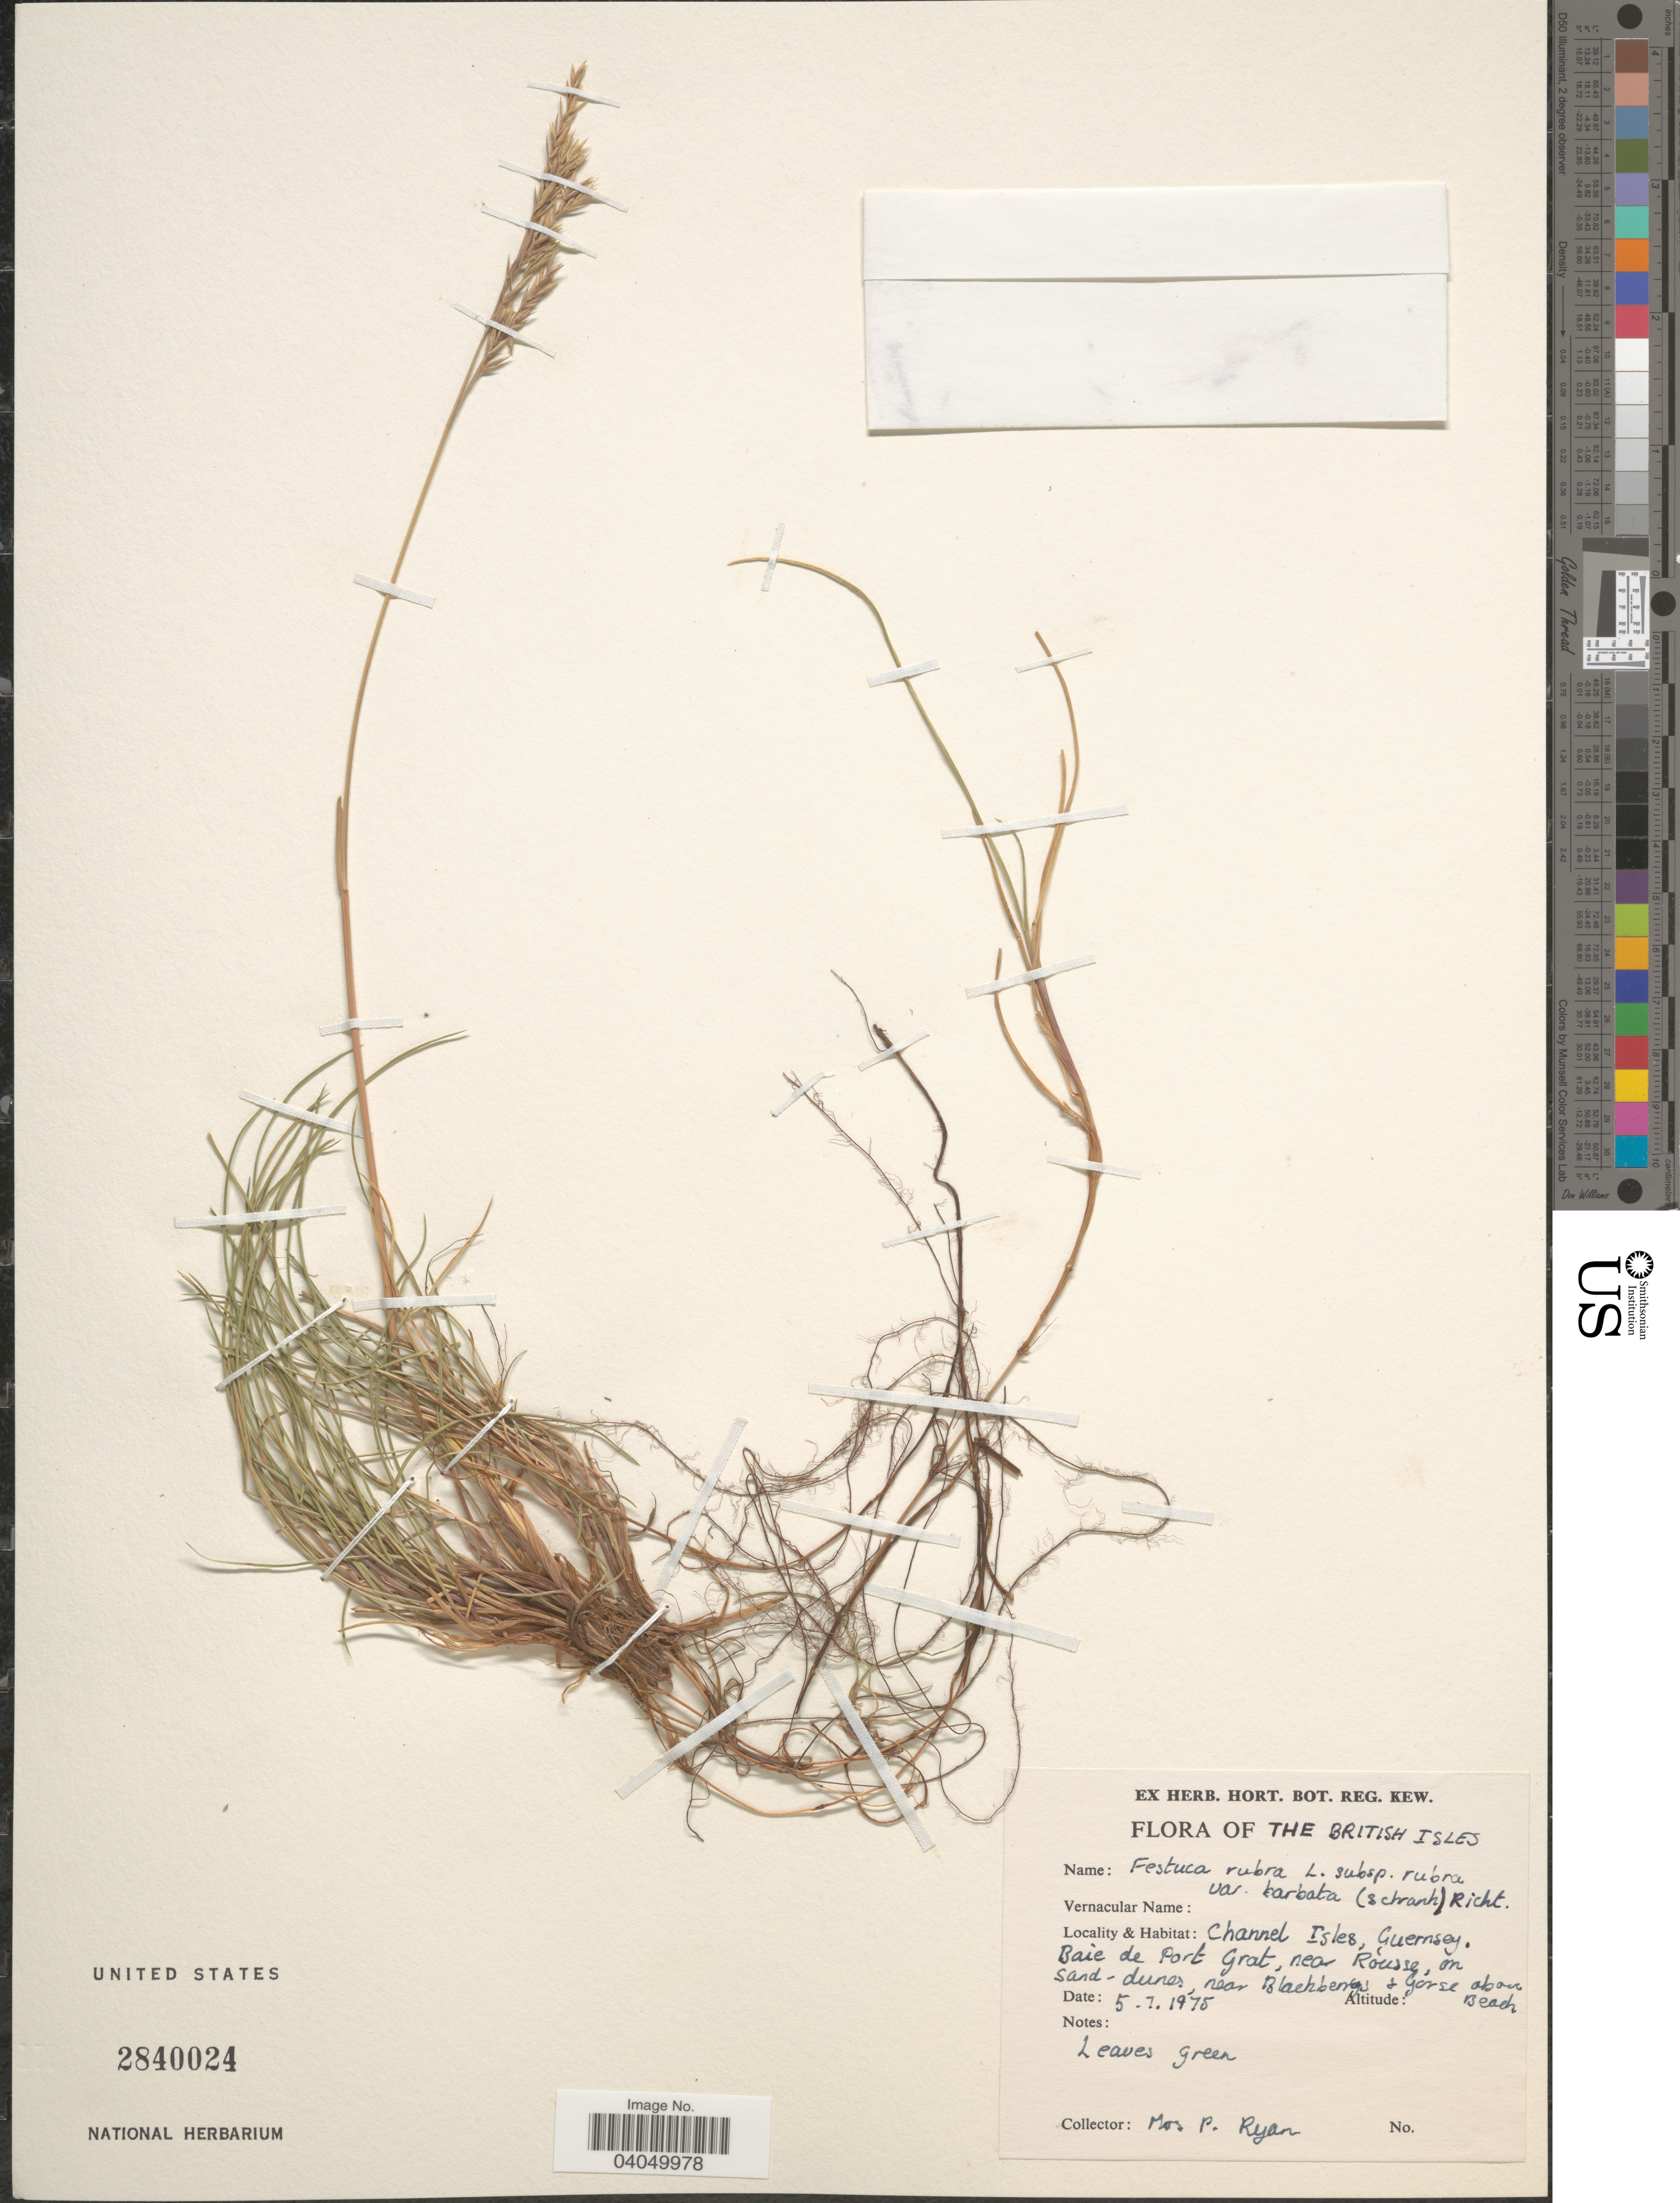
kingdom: Plantae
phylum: Tracheophyta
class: Liliopsida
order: Poales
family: Poaceae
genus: Festuca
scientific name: Festuca rubra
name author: L.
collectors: P. Ryan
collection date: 1975-07-05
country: United Kingdom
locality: British Isles. Channel Isles, Guernsey. Baie de Port Grat, near Rousse, on Sand-dunes, near Blackberrys & Gorse above Beach.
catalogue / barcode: US 2840024